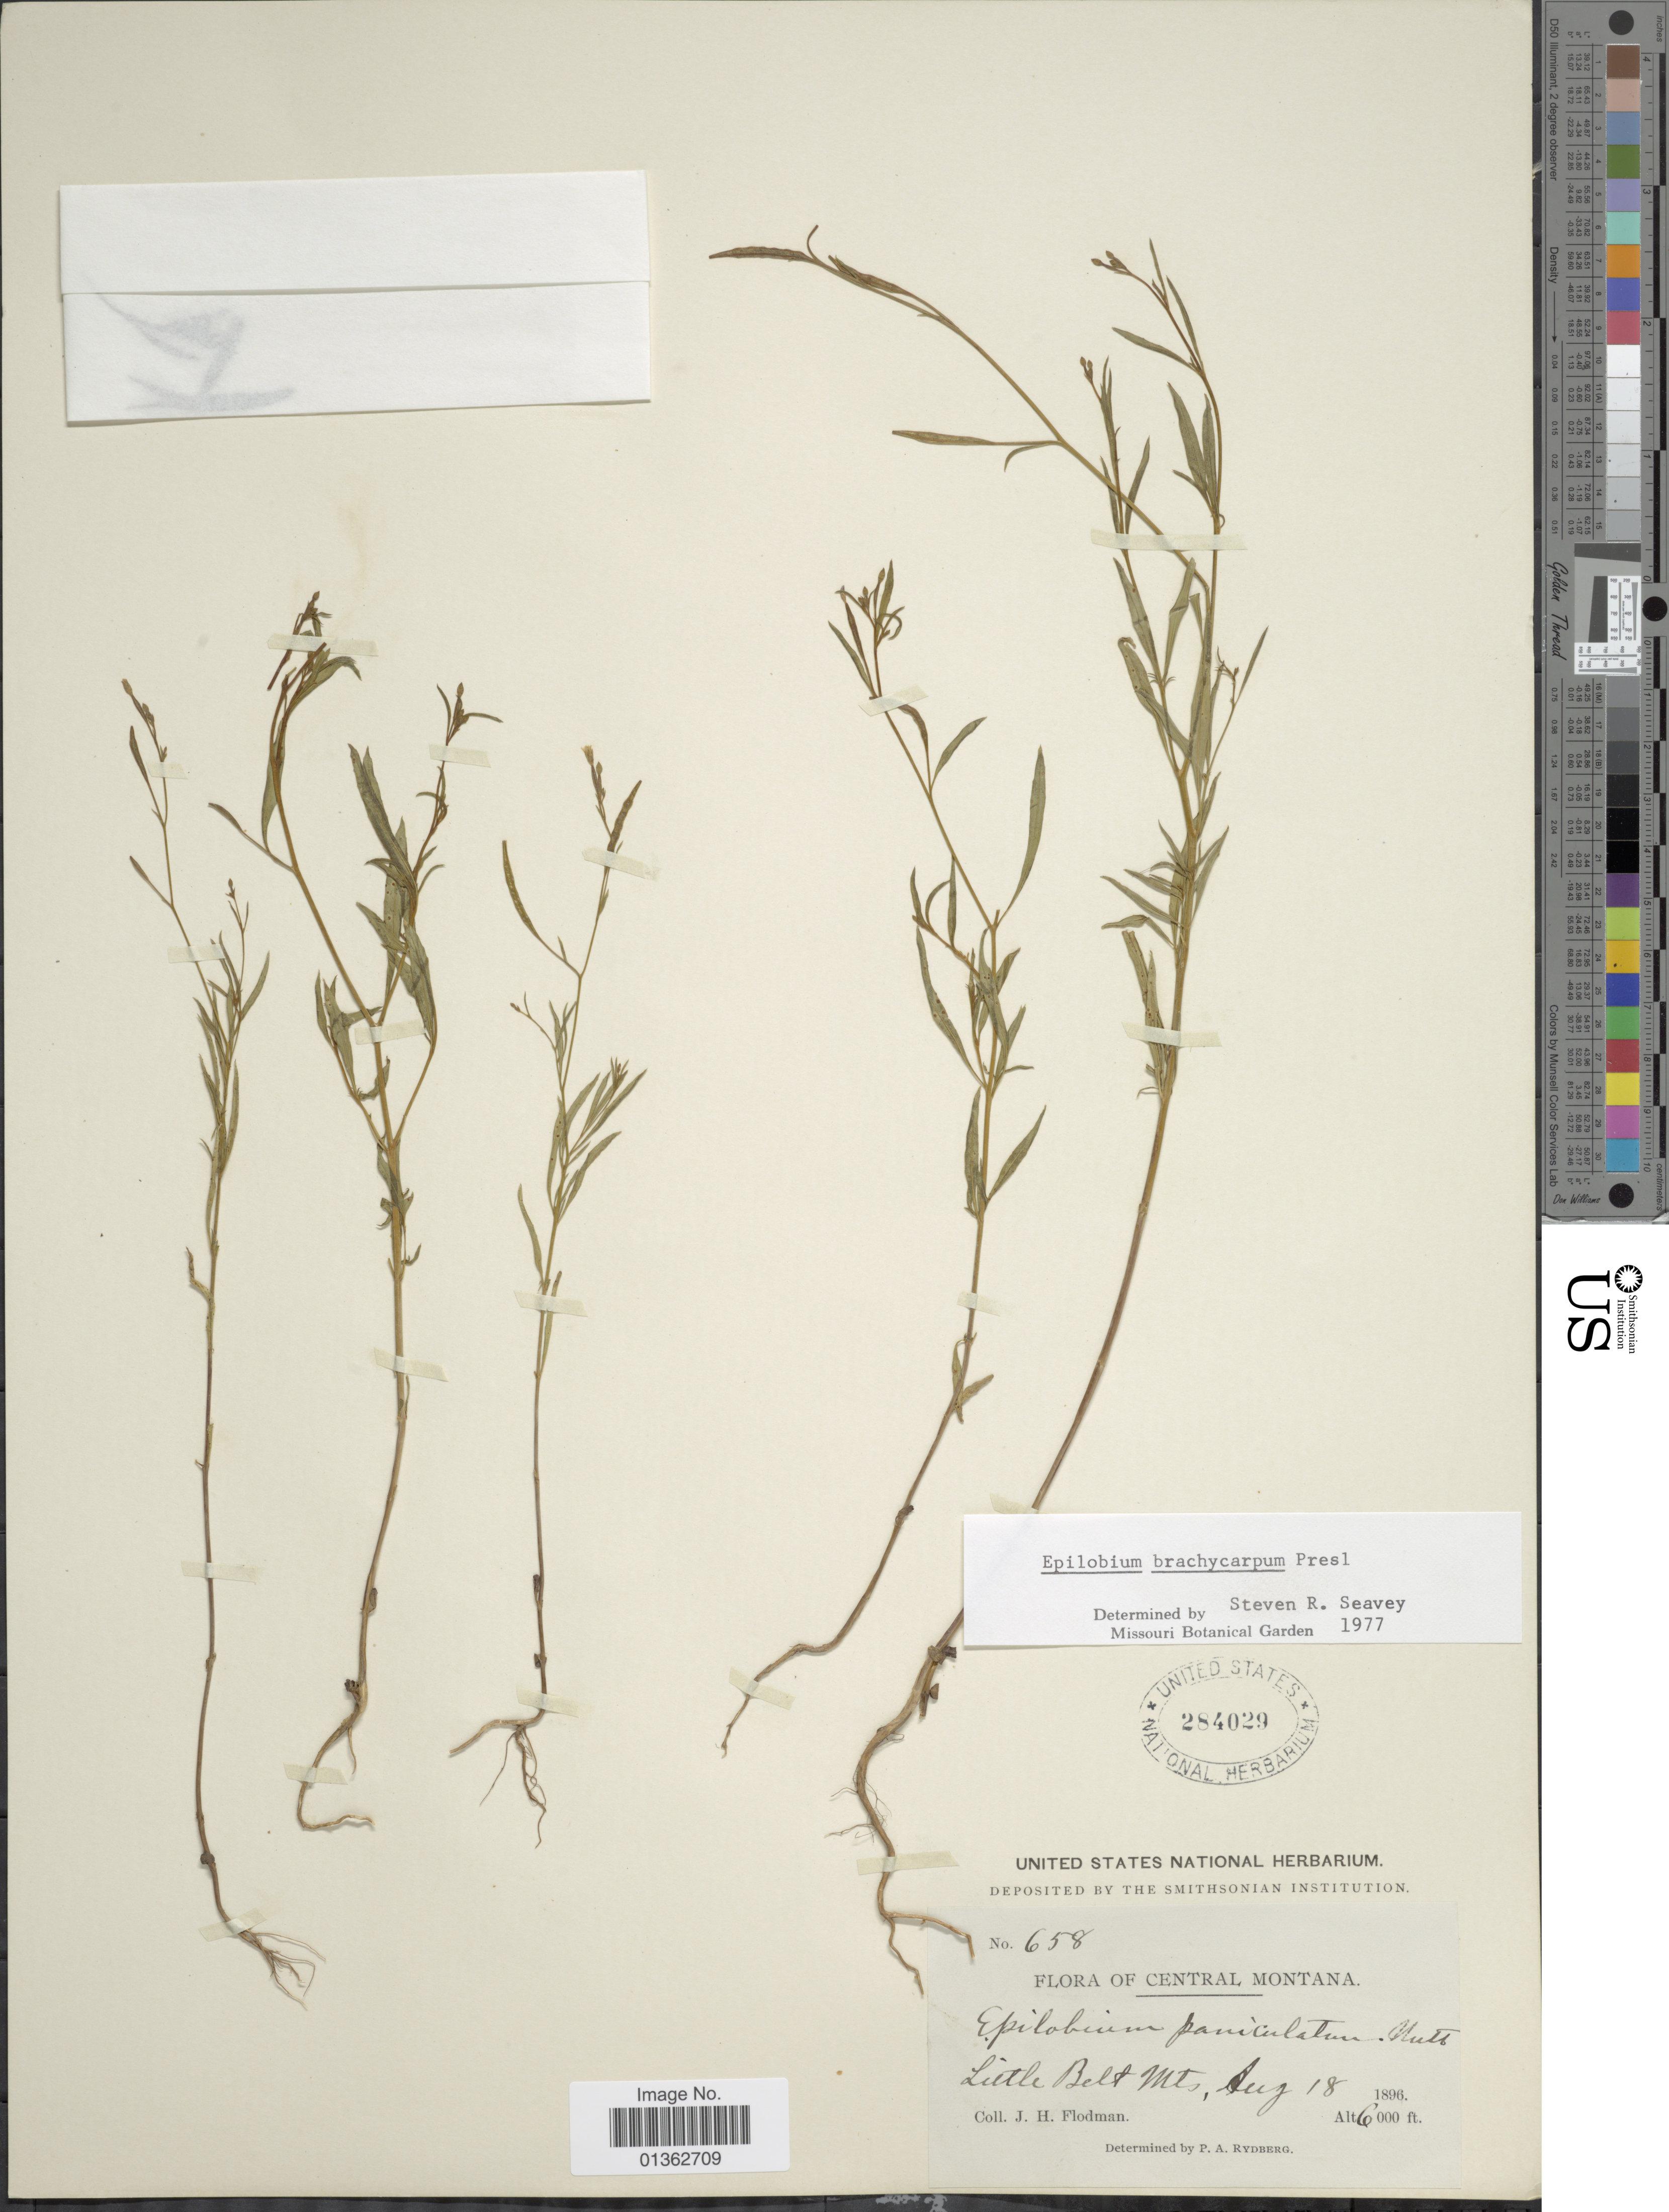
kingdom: Plantae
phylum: Tracheophyta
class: Magnoliopsida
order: Myrtales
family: Onagraceae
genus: Epilobium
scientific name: Epilobium brachycarpum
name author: C. Presl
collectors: J. Flodman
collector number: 658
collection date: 1896-08-18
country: United States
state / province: Montana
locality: Central Montana. Little Belt Mts.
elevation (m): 1829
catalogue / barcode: US 284029